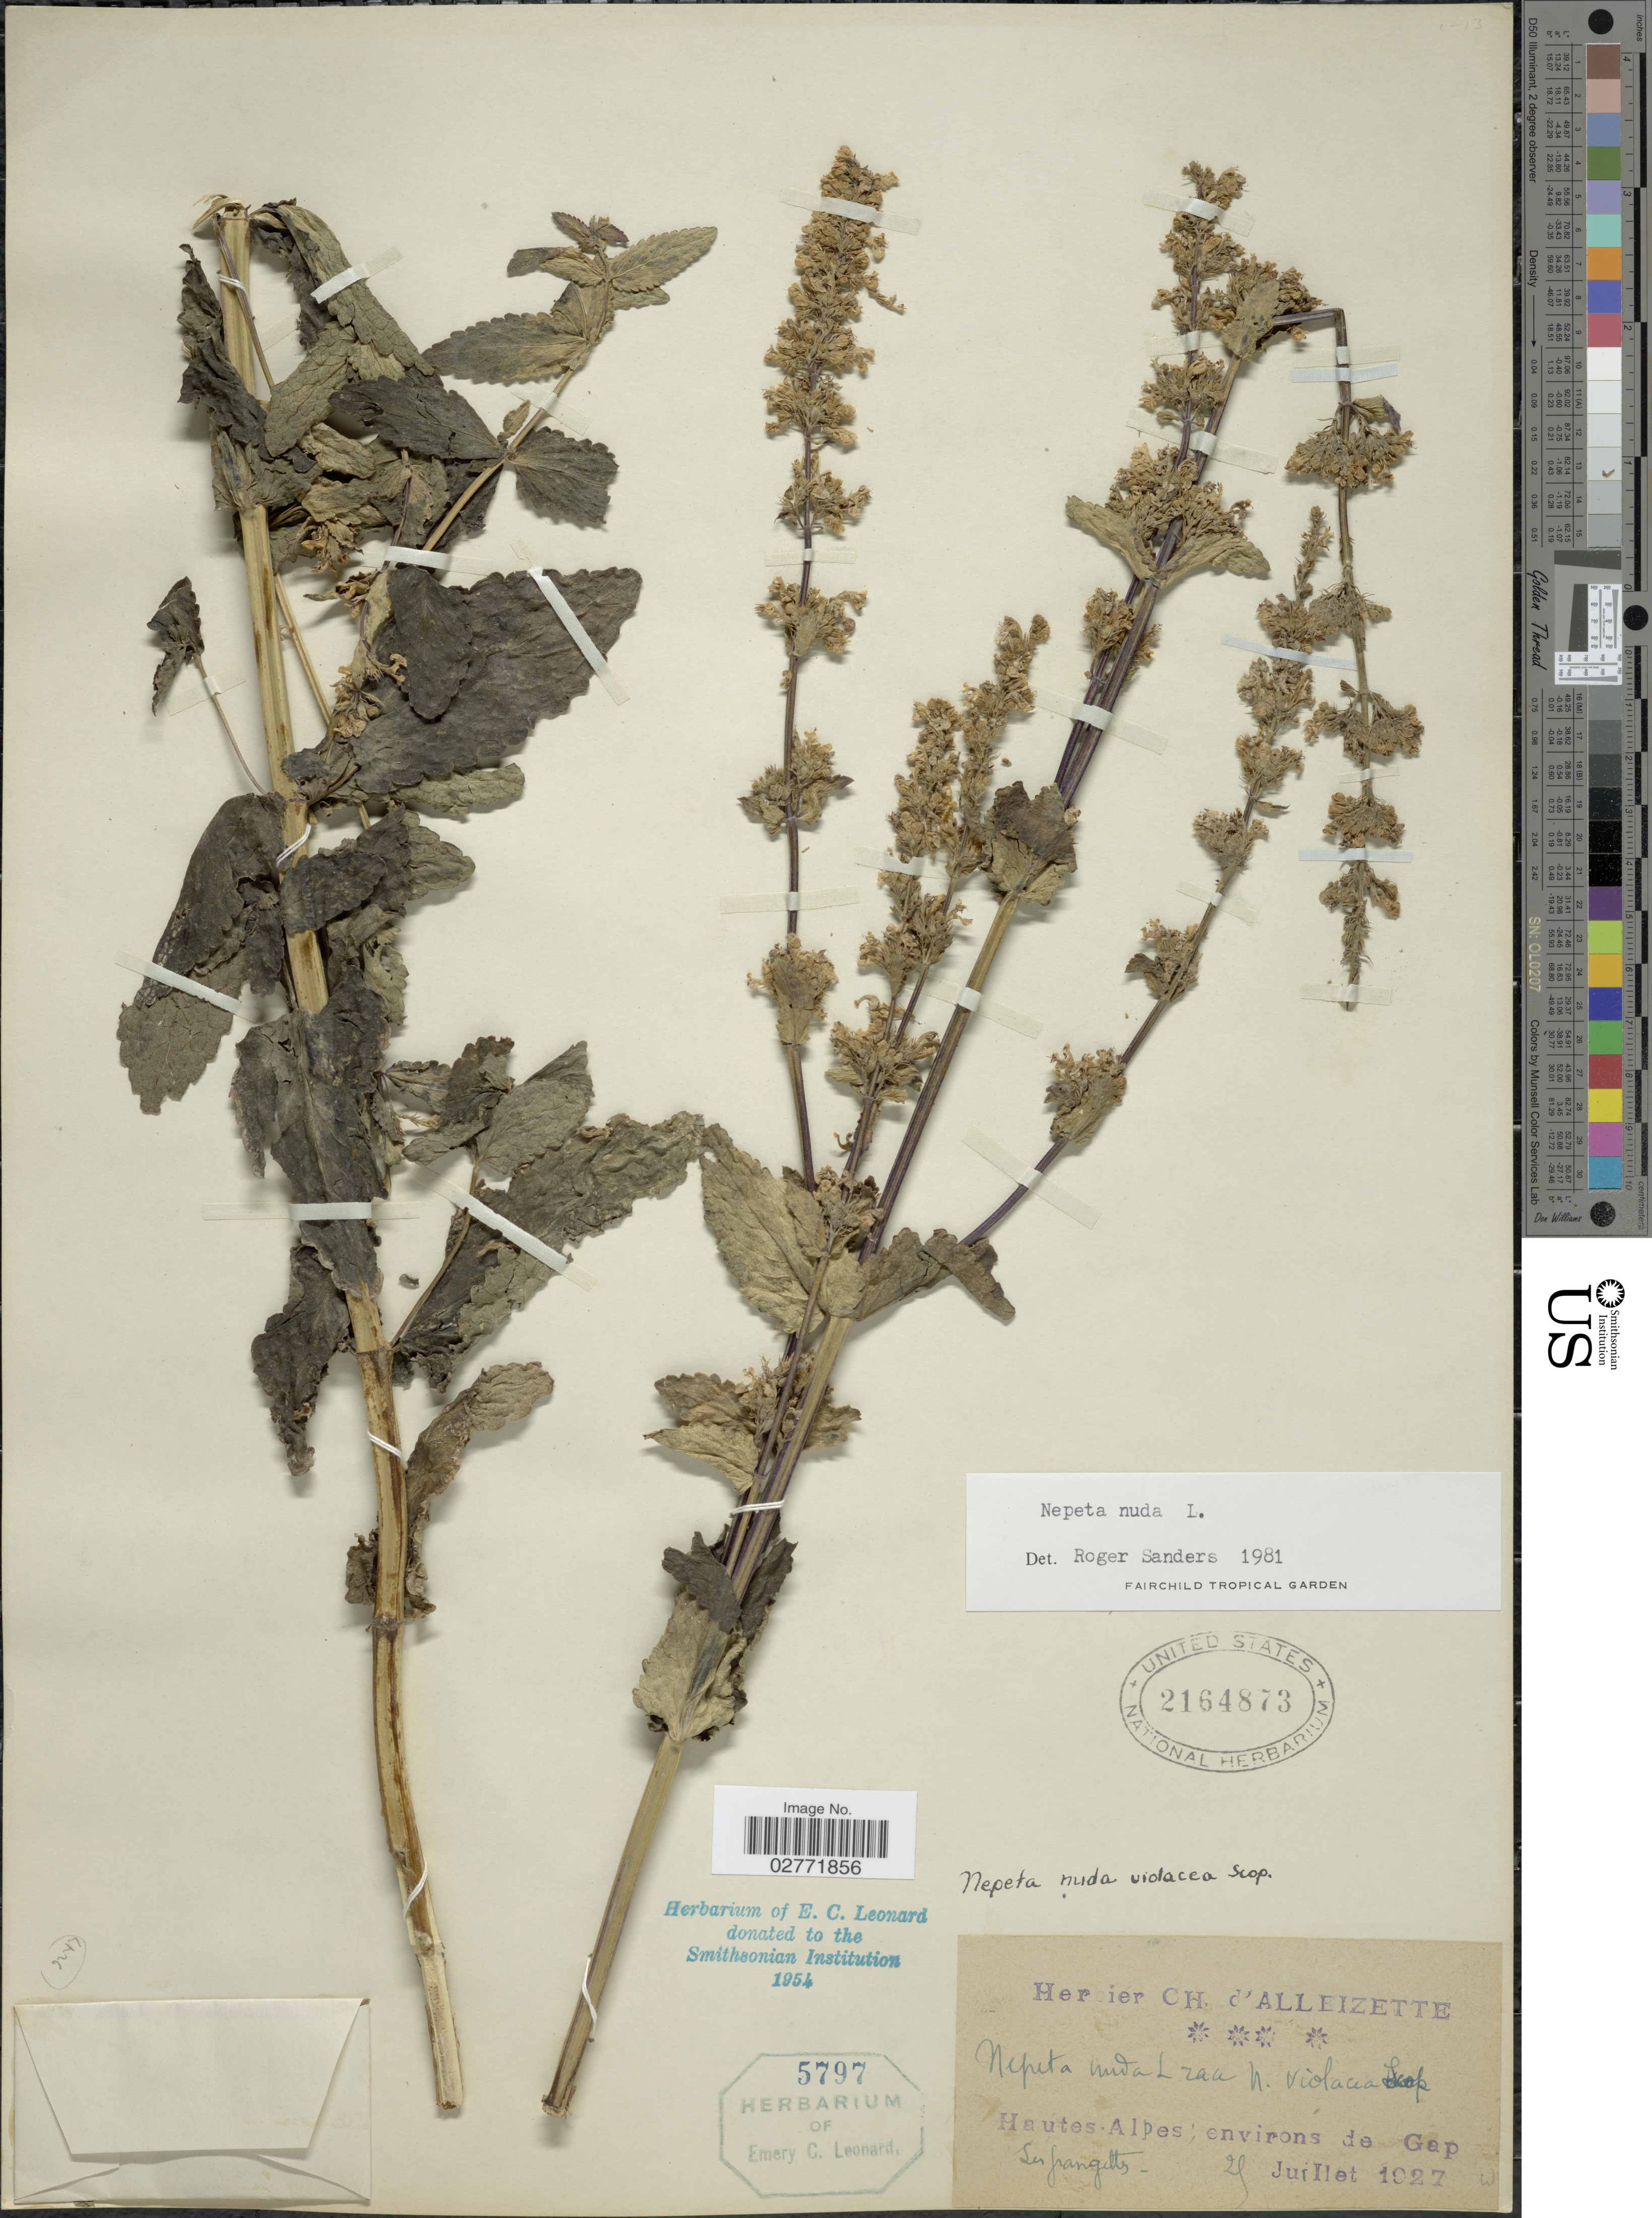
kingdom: Plantae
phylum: Tracheophyta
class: Magnoliopsida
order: Lamiales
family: Lamiaceae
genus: Nepeta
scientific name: Nepeta nuda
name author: L.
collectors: Ex herb. Ch. d'Alleizette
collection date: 1927-07-25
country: France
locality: Hautes Alpes, environs de Gap. Les Grangetts.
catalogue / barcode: US 2164873